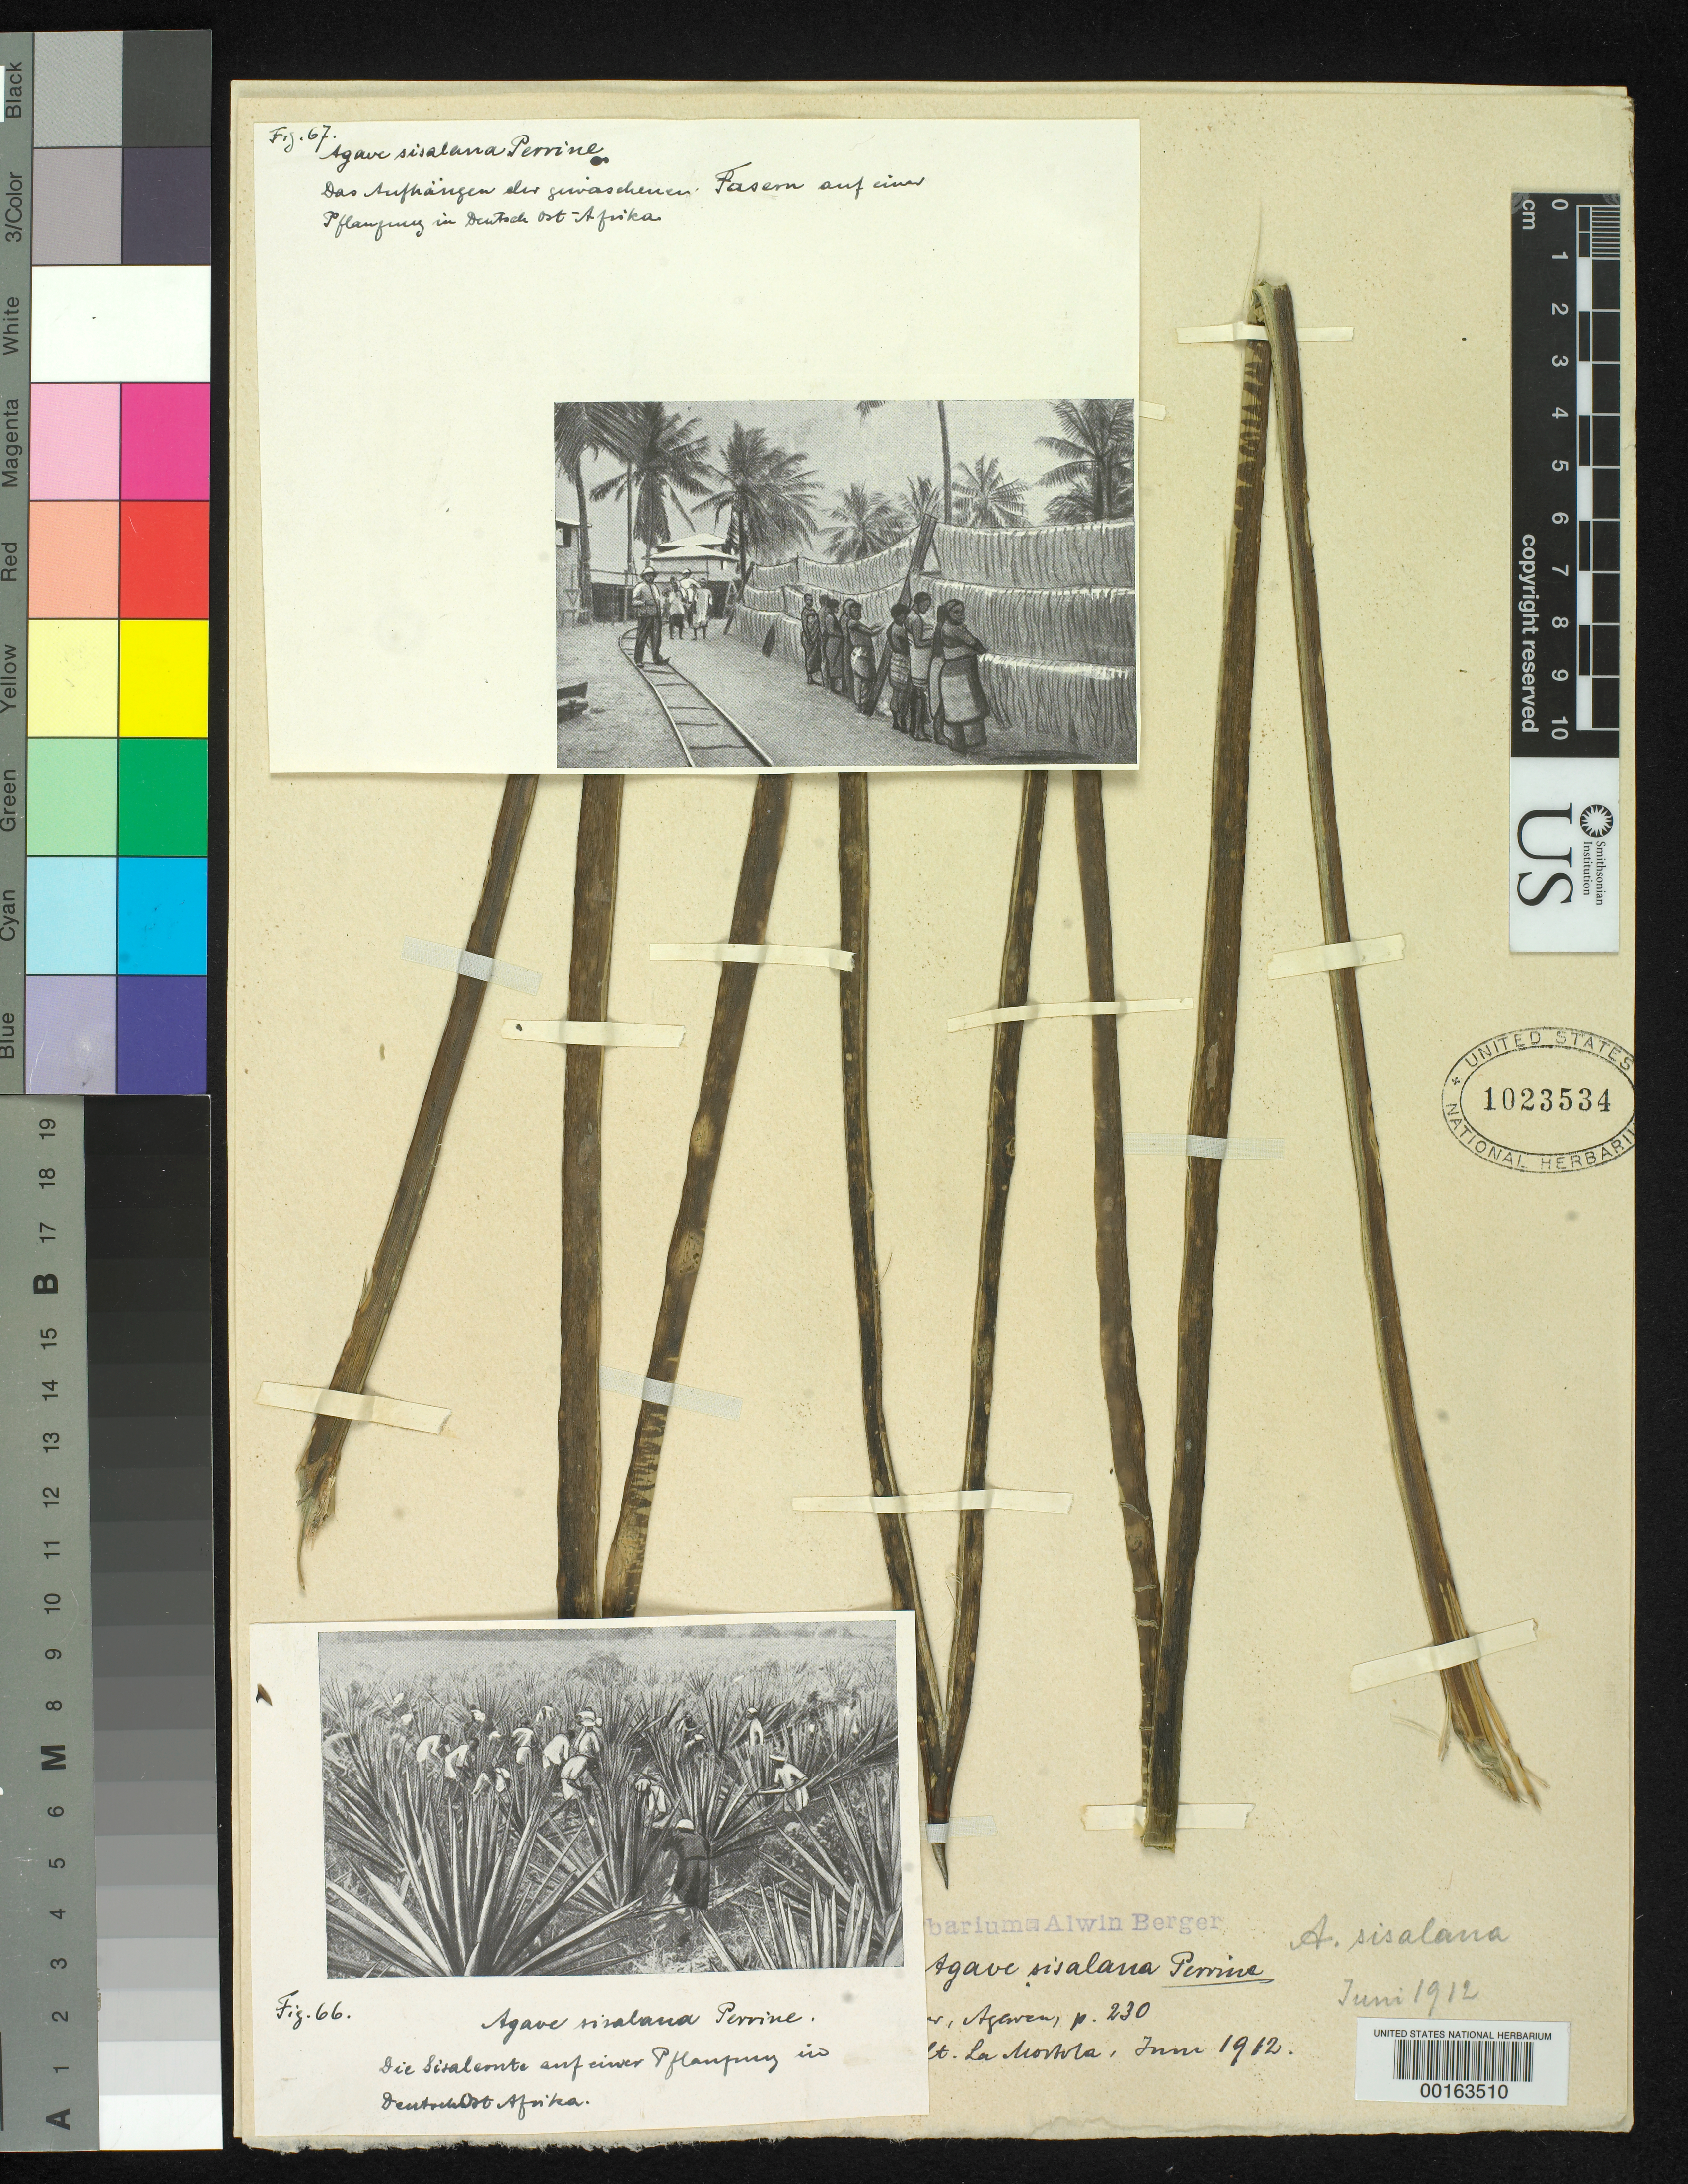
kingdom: Plantae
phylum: Tracheophyta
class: Liliopsida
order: Asparagales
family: Asparagaceae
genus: Agave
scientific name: Agave sisalana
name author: Perrine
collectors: ex herb. A. Berger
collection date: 1909-06-02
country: Mexico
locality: Cultivated at La Mortola, Italy.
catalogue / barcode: US 1023534